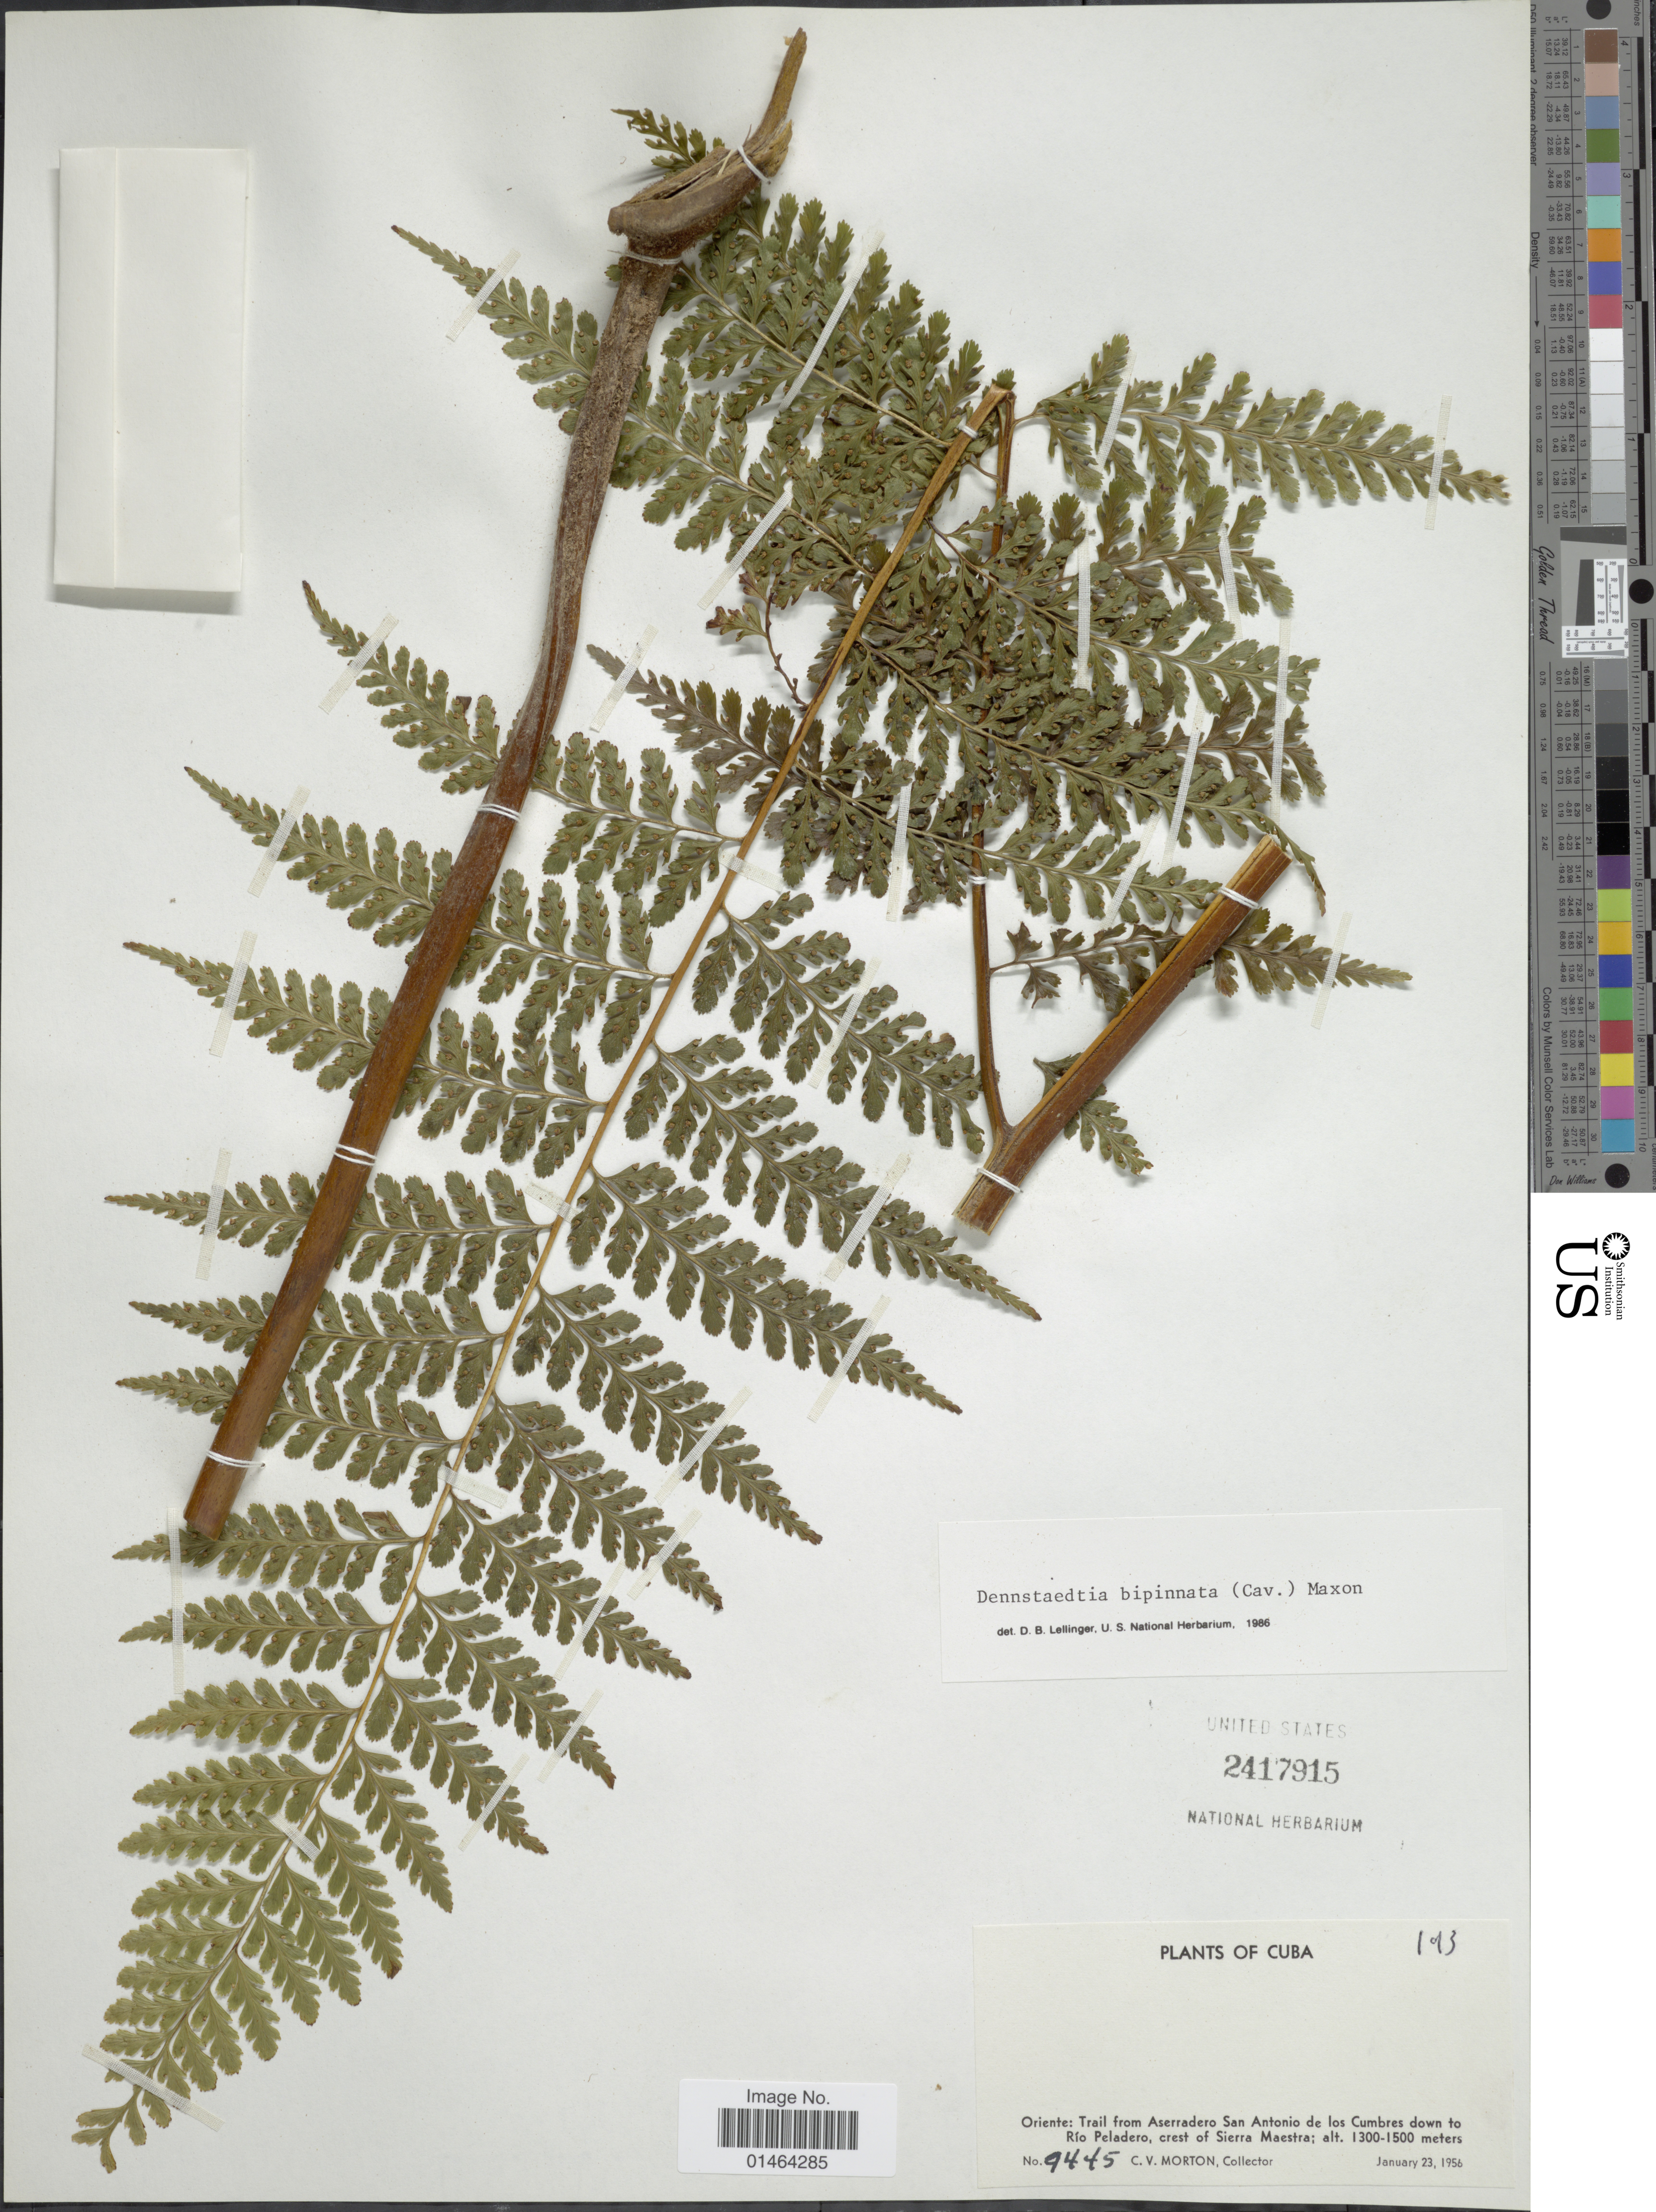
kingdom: Plantae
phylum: Tracheophyta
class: Polypodiopsida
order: Polypodiales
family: Dennstaedtiaceae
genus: Dennstaedtia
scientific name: Dennstaedtia bipinnata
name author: (Cav.) Maxon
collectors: C. V. Morton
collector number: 9445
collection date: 1956-01-23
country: Cuba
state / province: Oriente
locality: Trail from Aserradero San Antonio de los Cumbres down to Río Peladero, crest of Sierra Maestra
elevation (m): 1300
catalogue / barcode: US 2417915